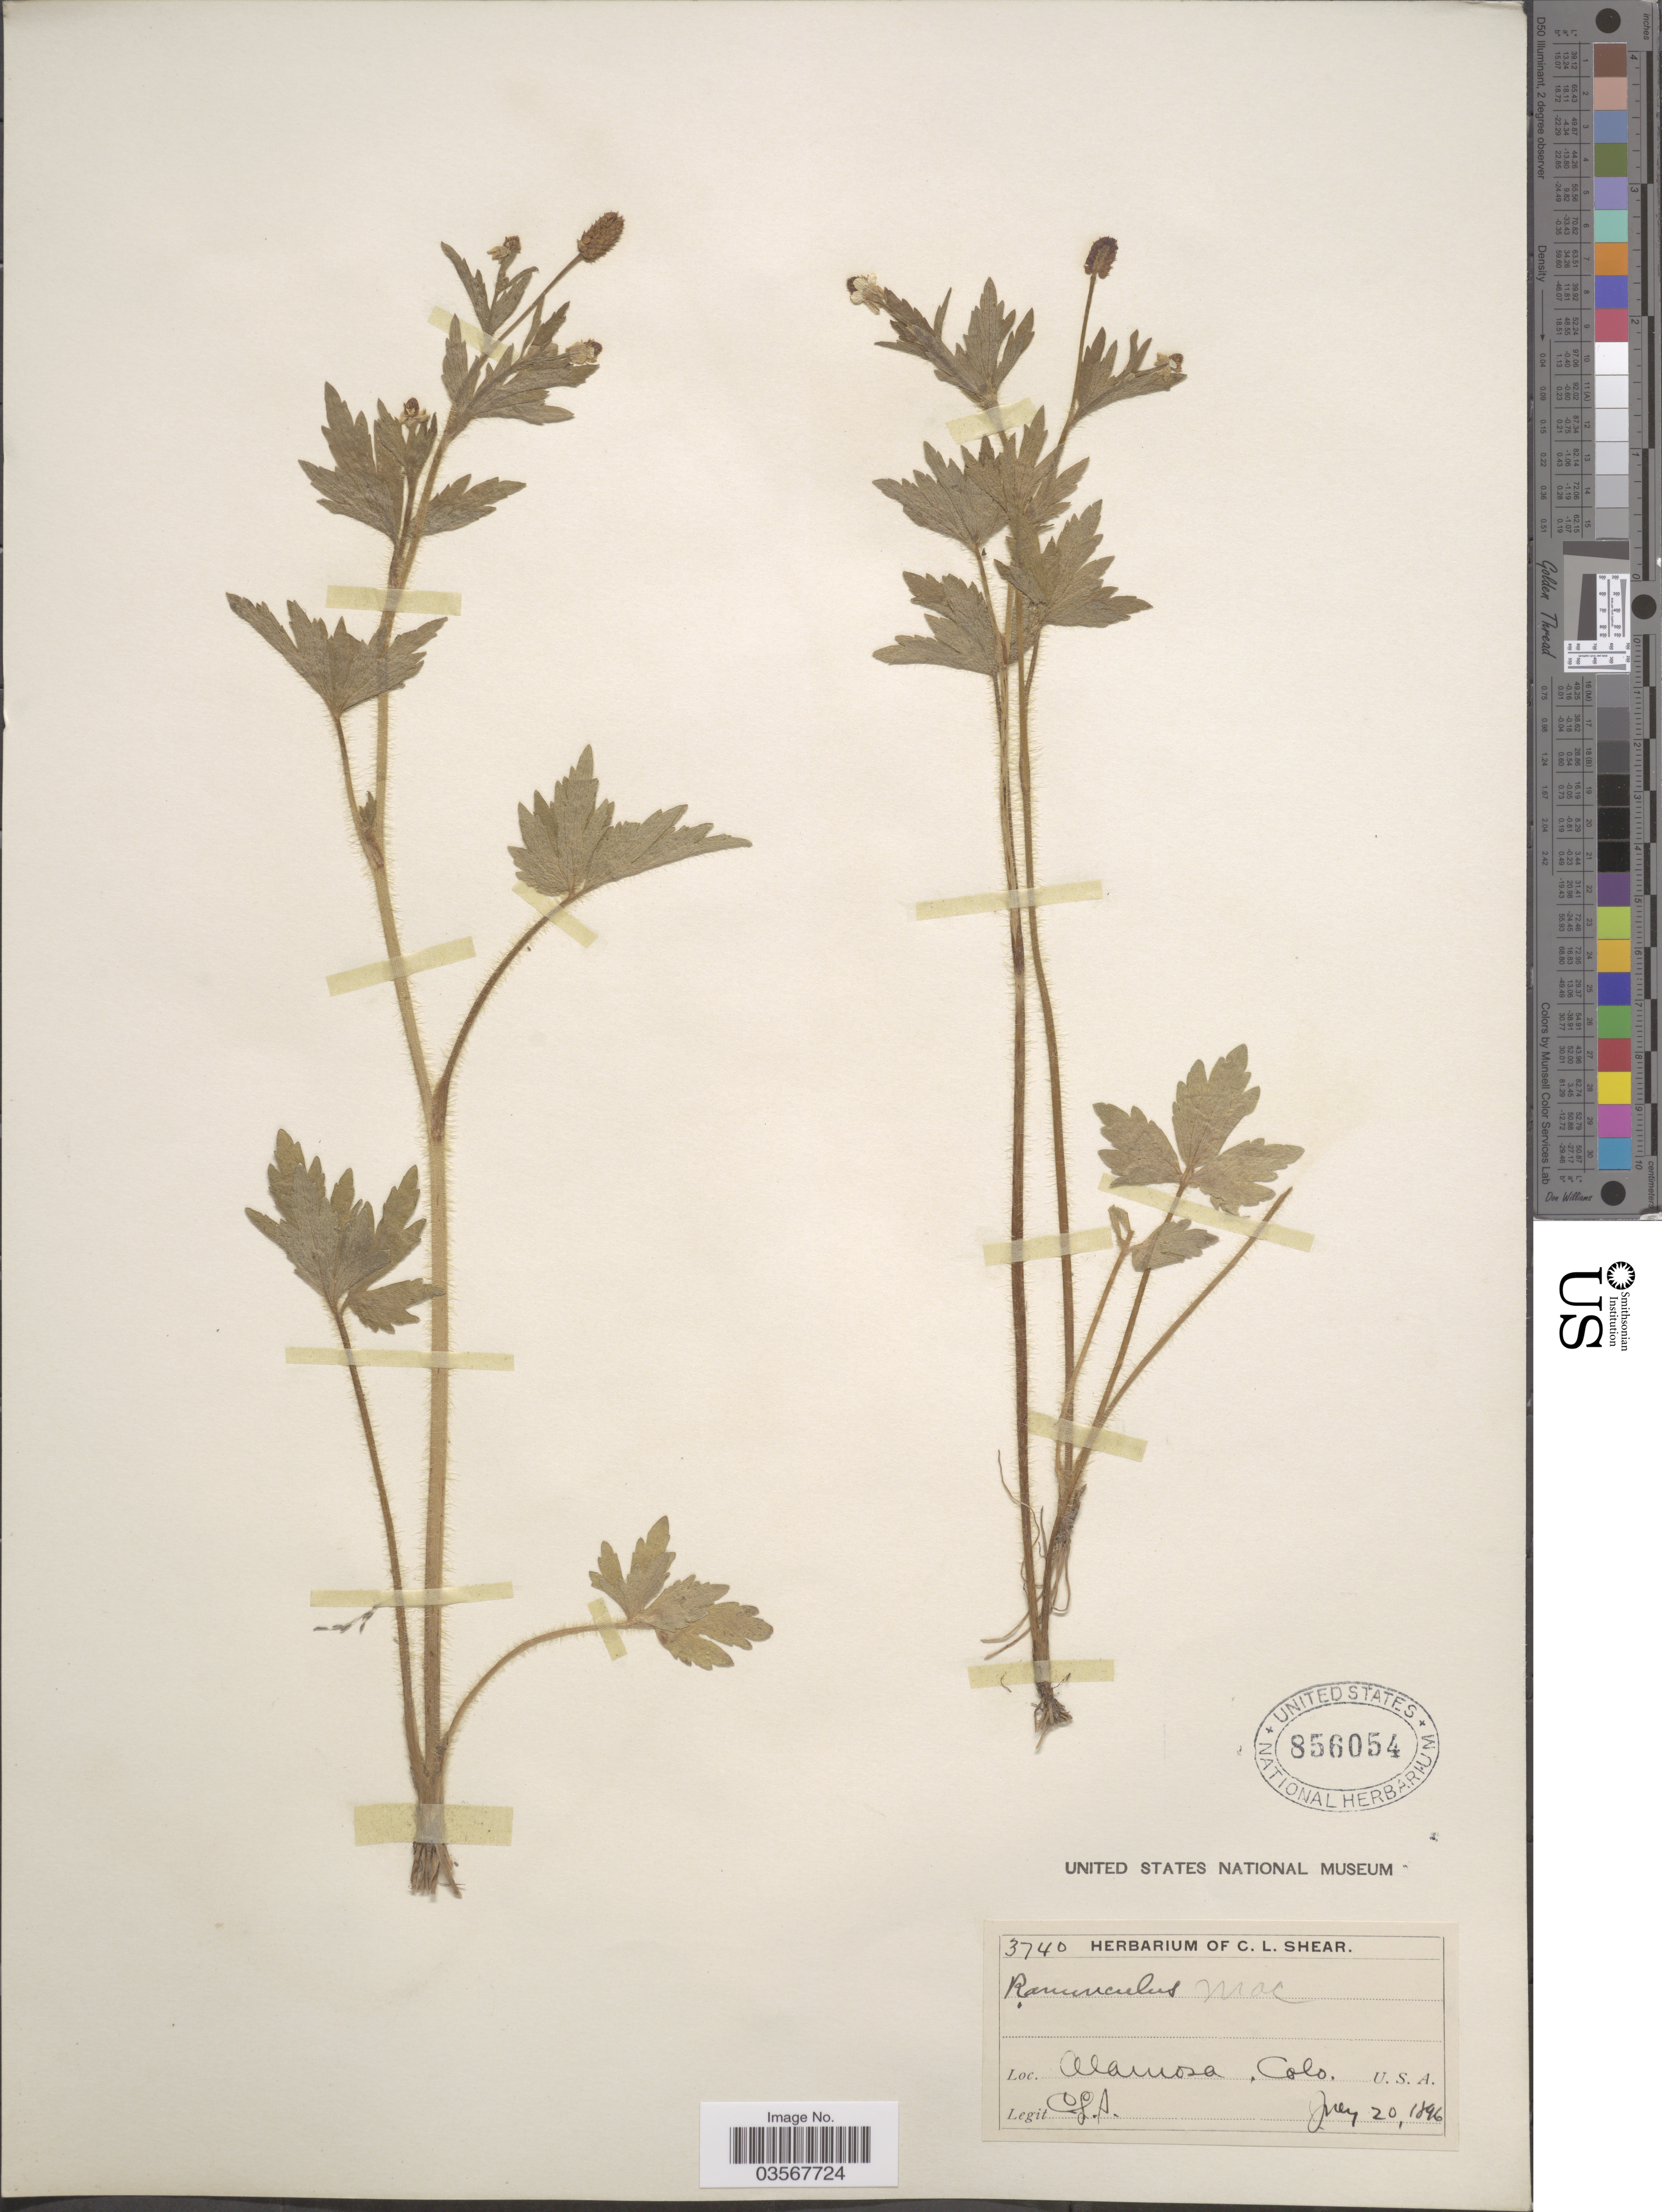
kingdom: Plantae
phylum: Tracheophyta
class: Magnoliopsida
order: Ranunculales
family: Ranunculaceae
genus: Ranunculus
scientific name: Ranunculus macounii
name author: Britton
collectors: C. L. Shear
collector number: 3740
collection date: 1896-07-20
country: United States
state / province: Colorado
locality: Alamosa, U.S.A.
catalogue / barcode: US 856054